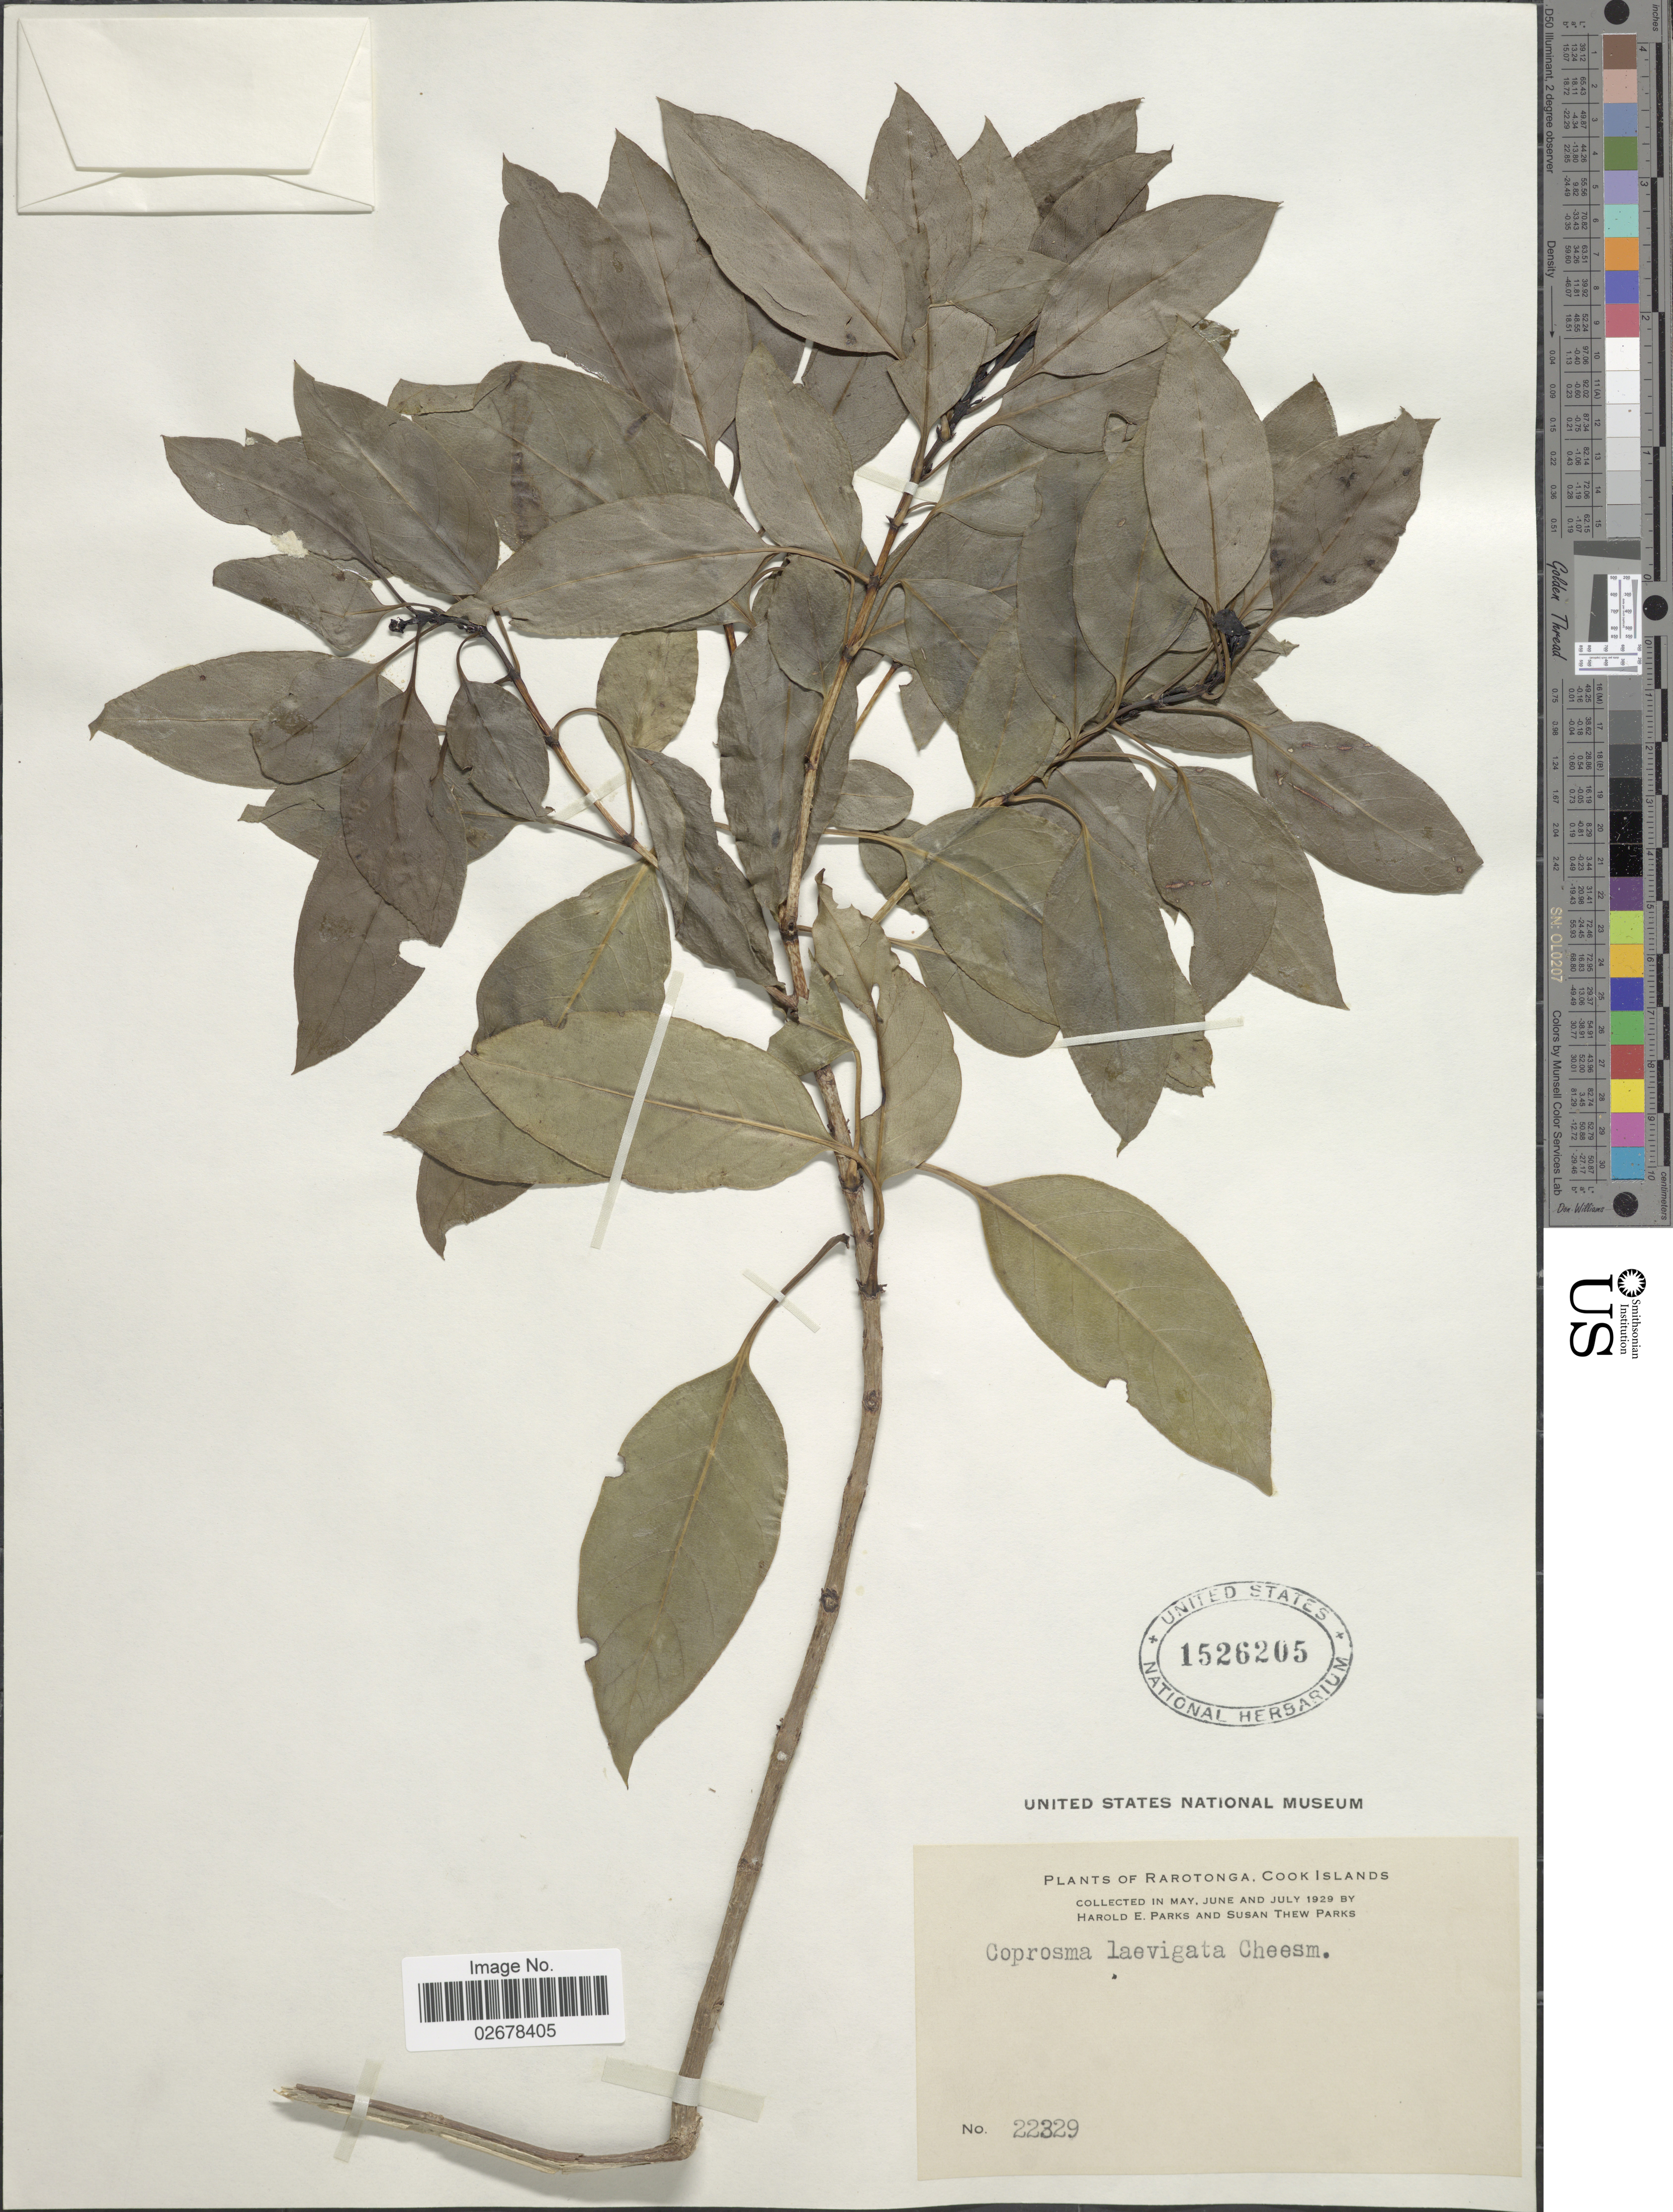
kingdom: Plantae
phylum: Tracheophyta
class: Magnoliopsida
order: Gentianales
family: Rubiaceae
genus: Coprosma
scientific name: Coprosma laevigata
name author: Cheeseman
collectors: H. E. Parks & S. Parks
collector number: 22329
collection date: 1929-05/1929-07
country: Cook Islands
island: Rarotonga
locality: Rarotonga.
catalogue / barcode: US 1526205